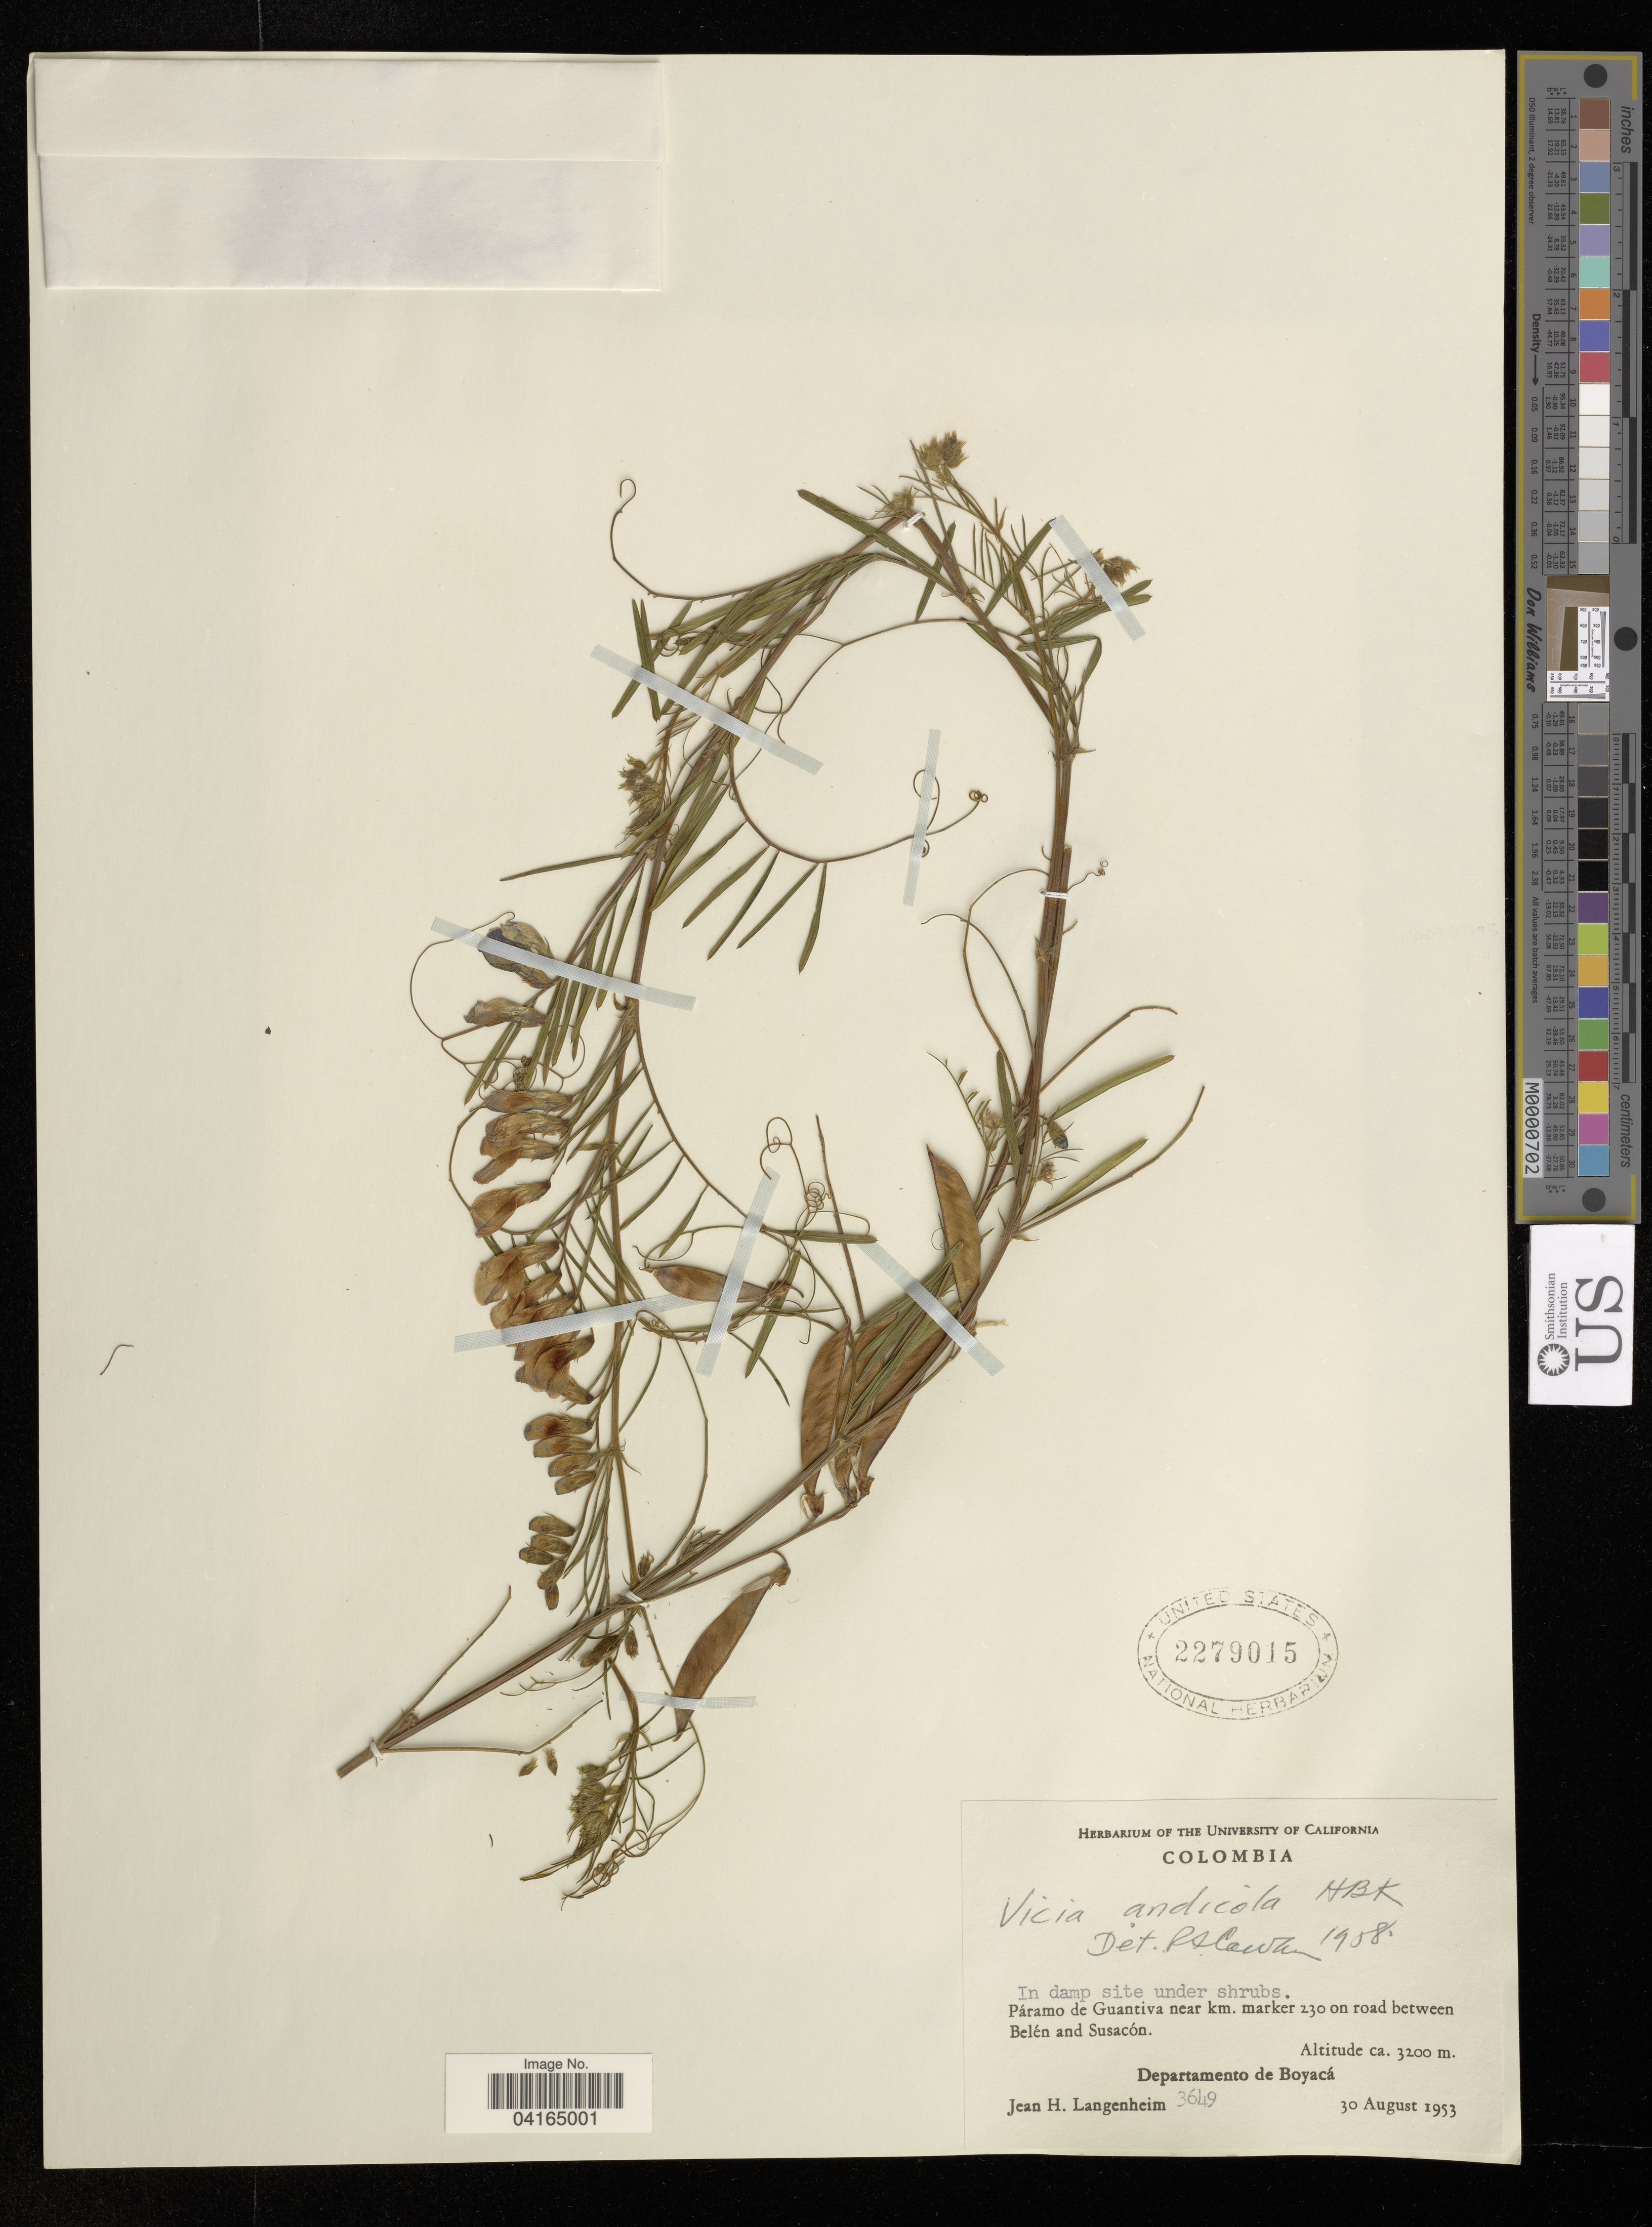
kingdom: Plantae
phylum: Tracheophyta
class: Magnoliopsida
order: Fabales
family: Fabaceae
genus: Vicia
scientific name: Vicia andicola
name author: Kunth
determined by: Hechenleitner, Paulina, RBG Edinburgh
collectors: J. H. Langenheim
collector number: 3649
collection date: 1953-08-30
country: Colombia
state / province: Boyacá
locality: In damp site under schrubs. Páramo de Guantiva near km. marker 230 on road between Belén and Susacón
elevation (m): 3200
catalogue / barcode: US 2279015